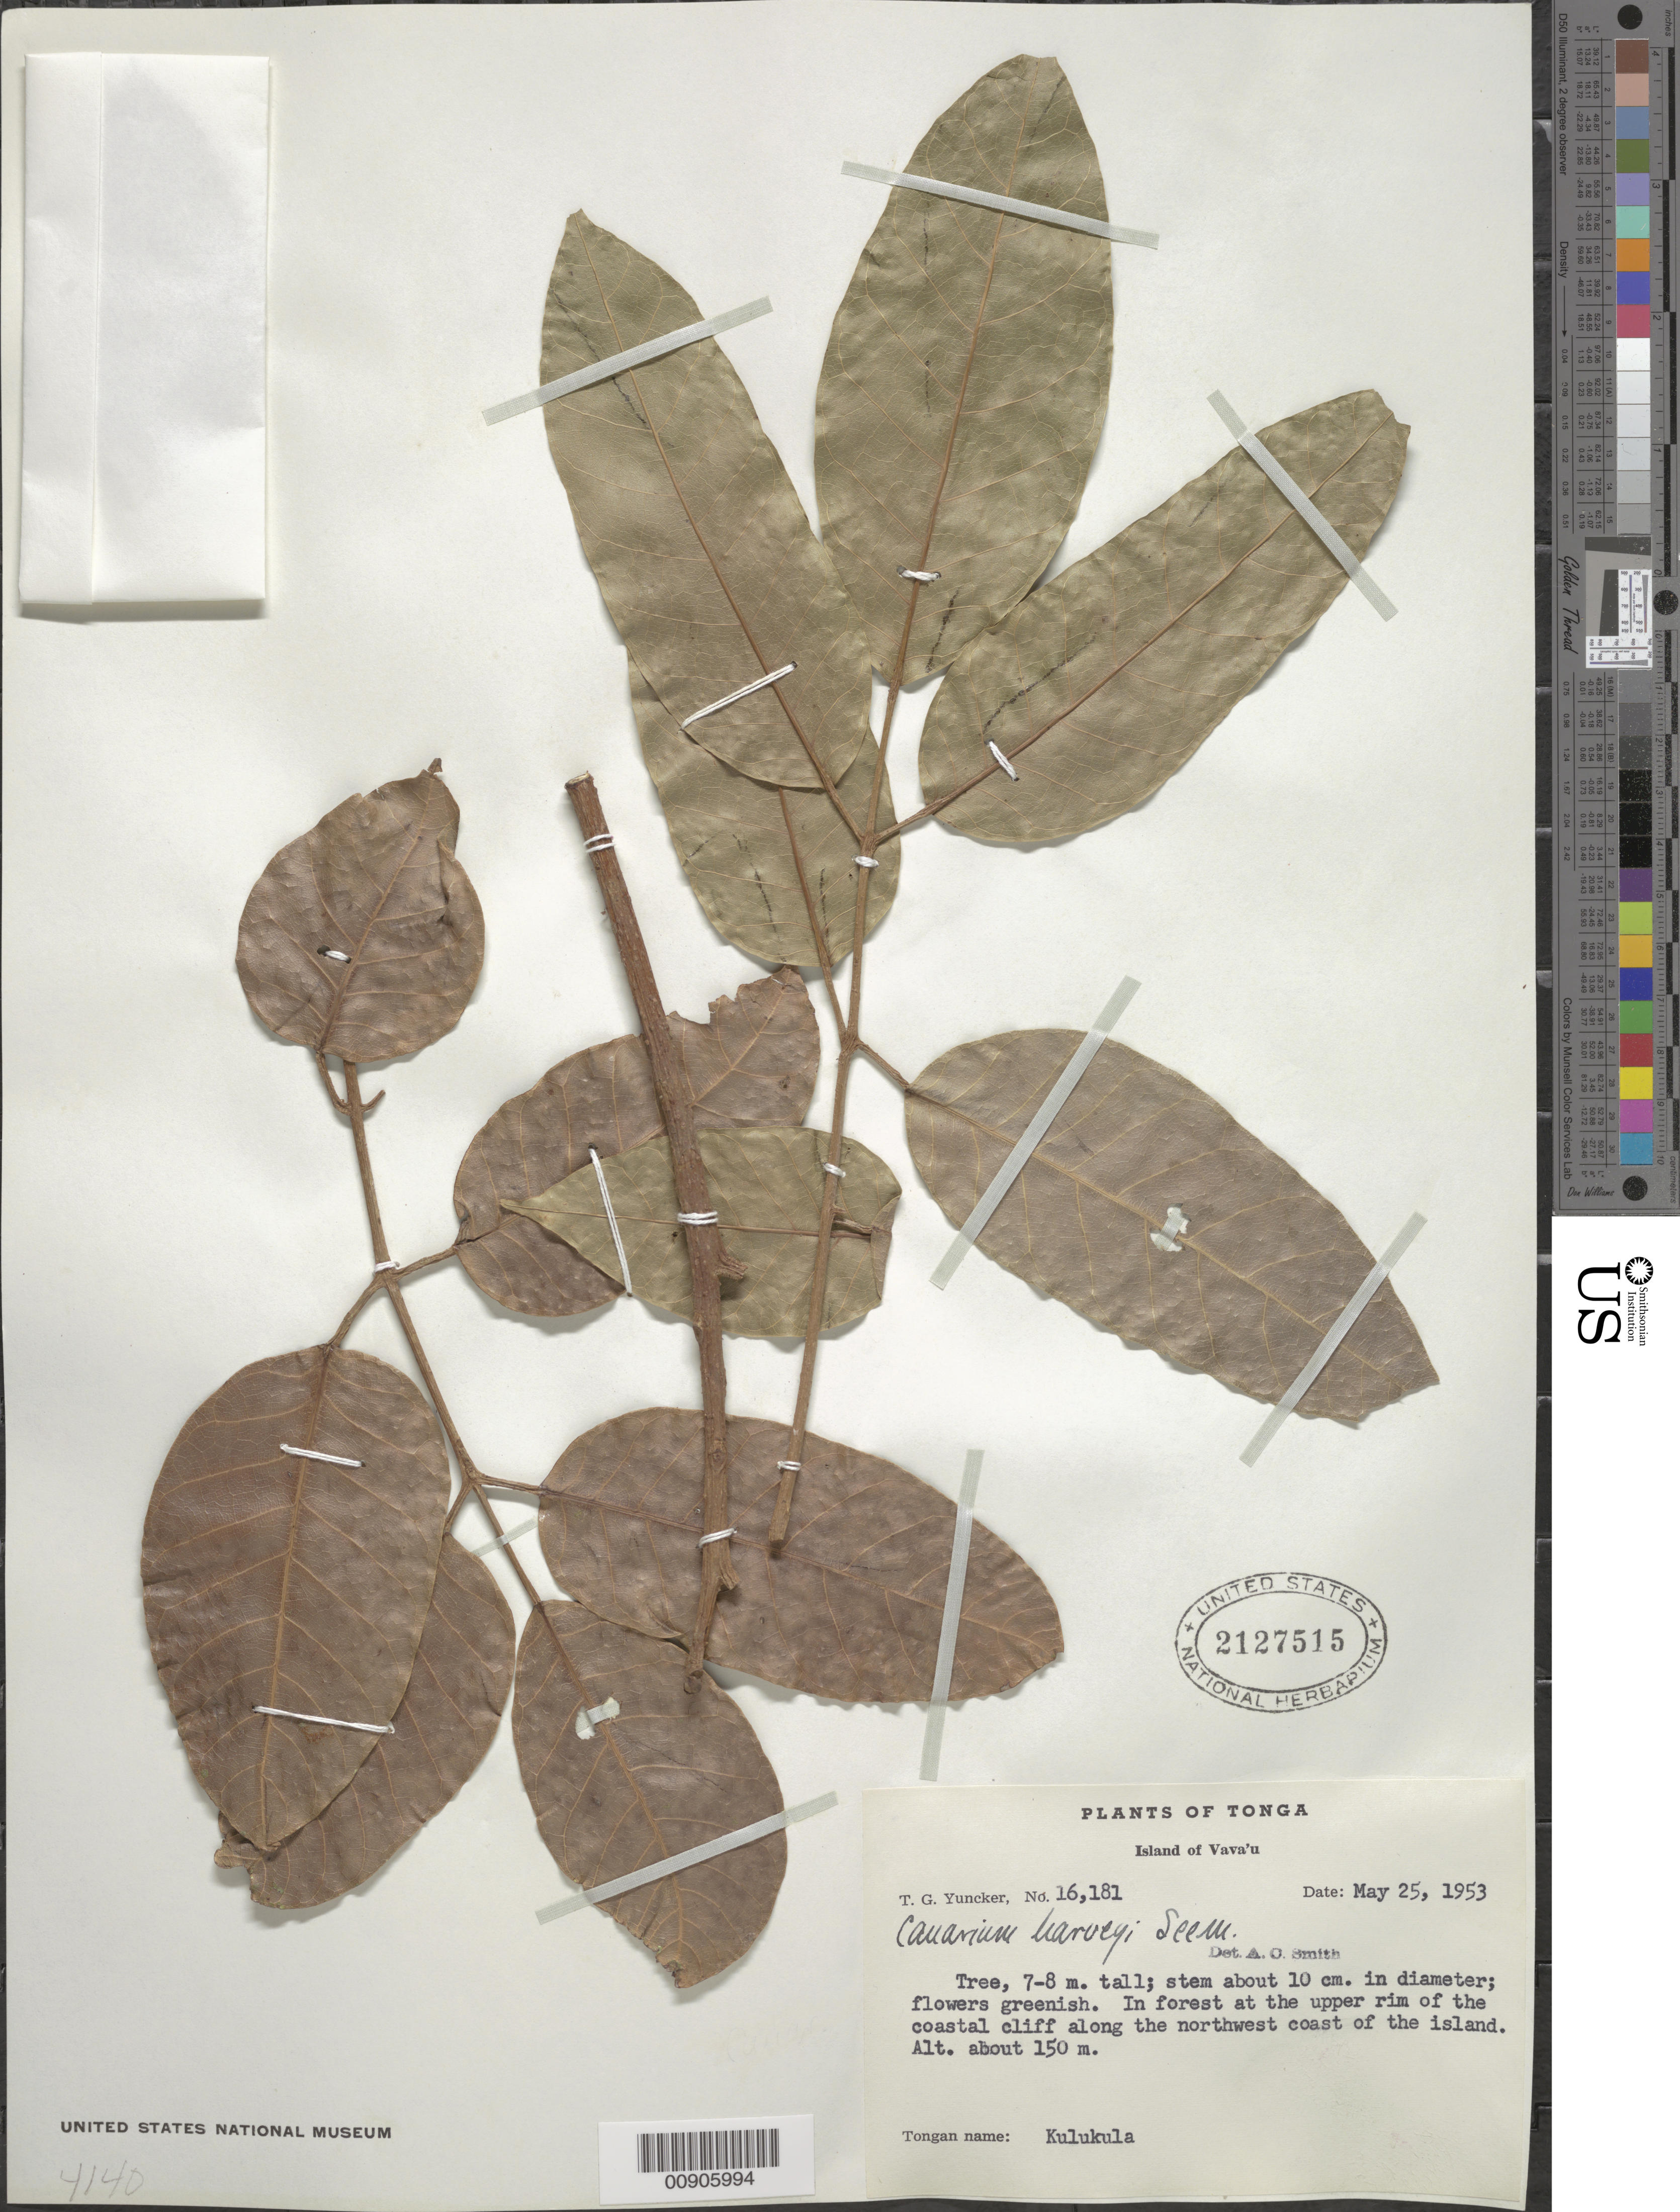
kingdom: Plantae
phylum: Tracheophyta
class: Magnoliopsida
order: Sapindales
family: Burseraceae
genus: Canarium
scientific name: Canarium harveyi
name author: Seem.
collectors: T. G. Yuncker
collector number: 16181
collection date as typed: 25 May 1953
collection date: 1953-05-25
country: Tonga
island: Vava'u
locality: Upper rim of the coastal cliff along the northwest coast of the island.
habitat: In forest at the upper rim of the coastal cliff.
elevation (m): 150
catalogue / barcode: US 2127515